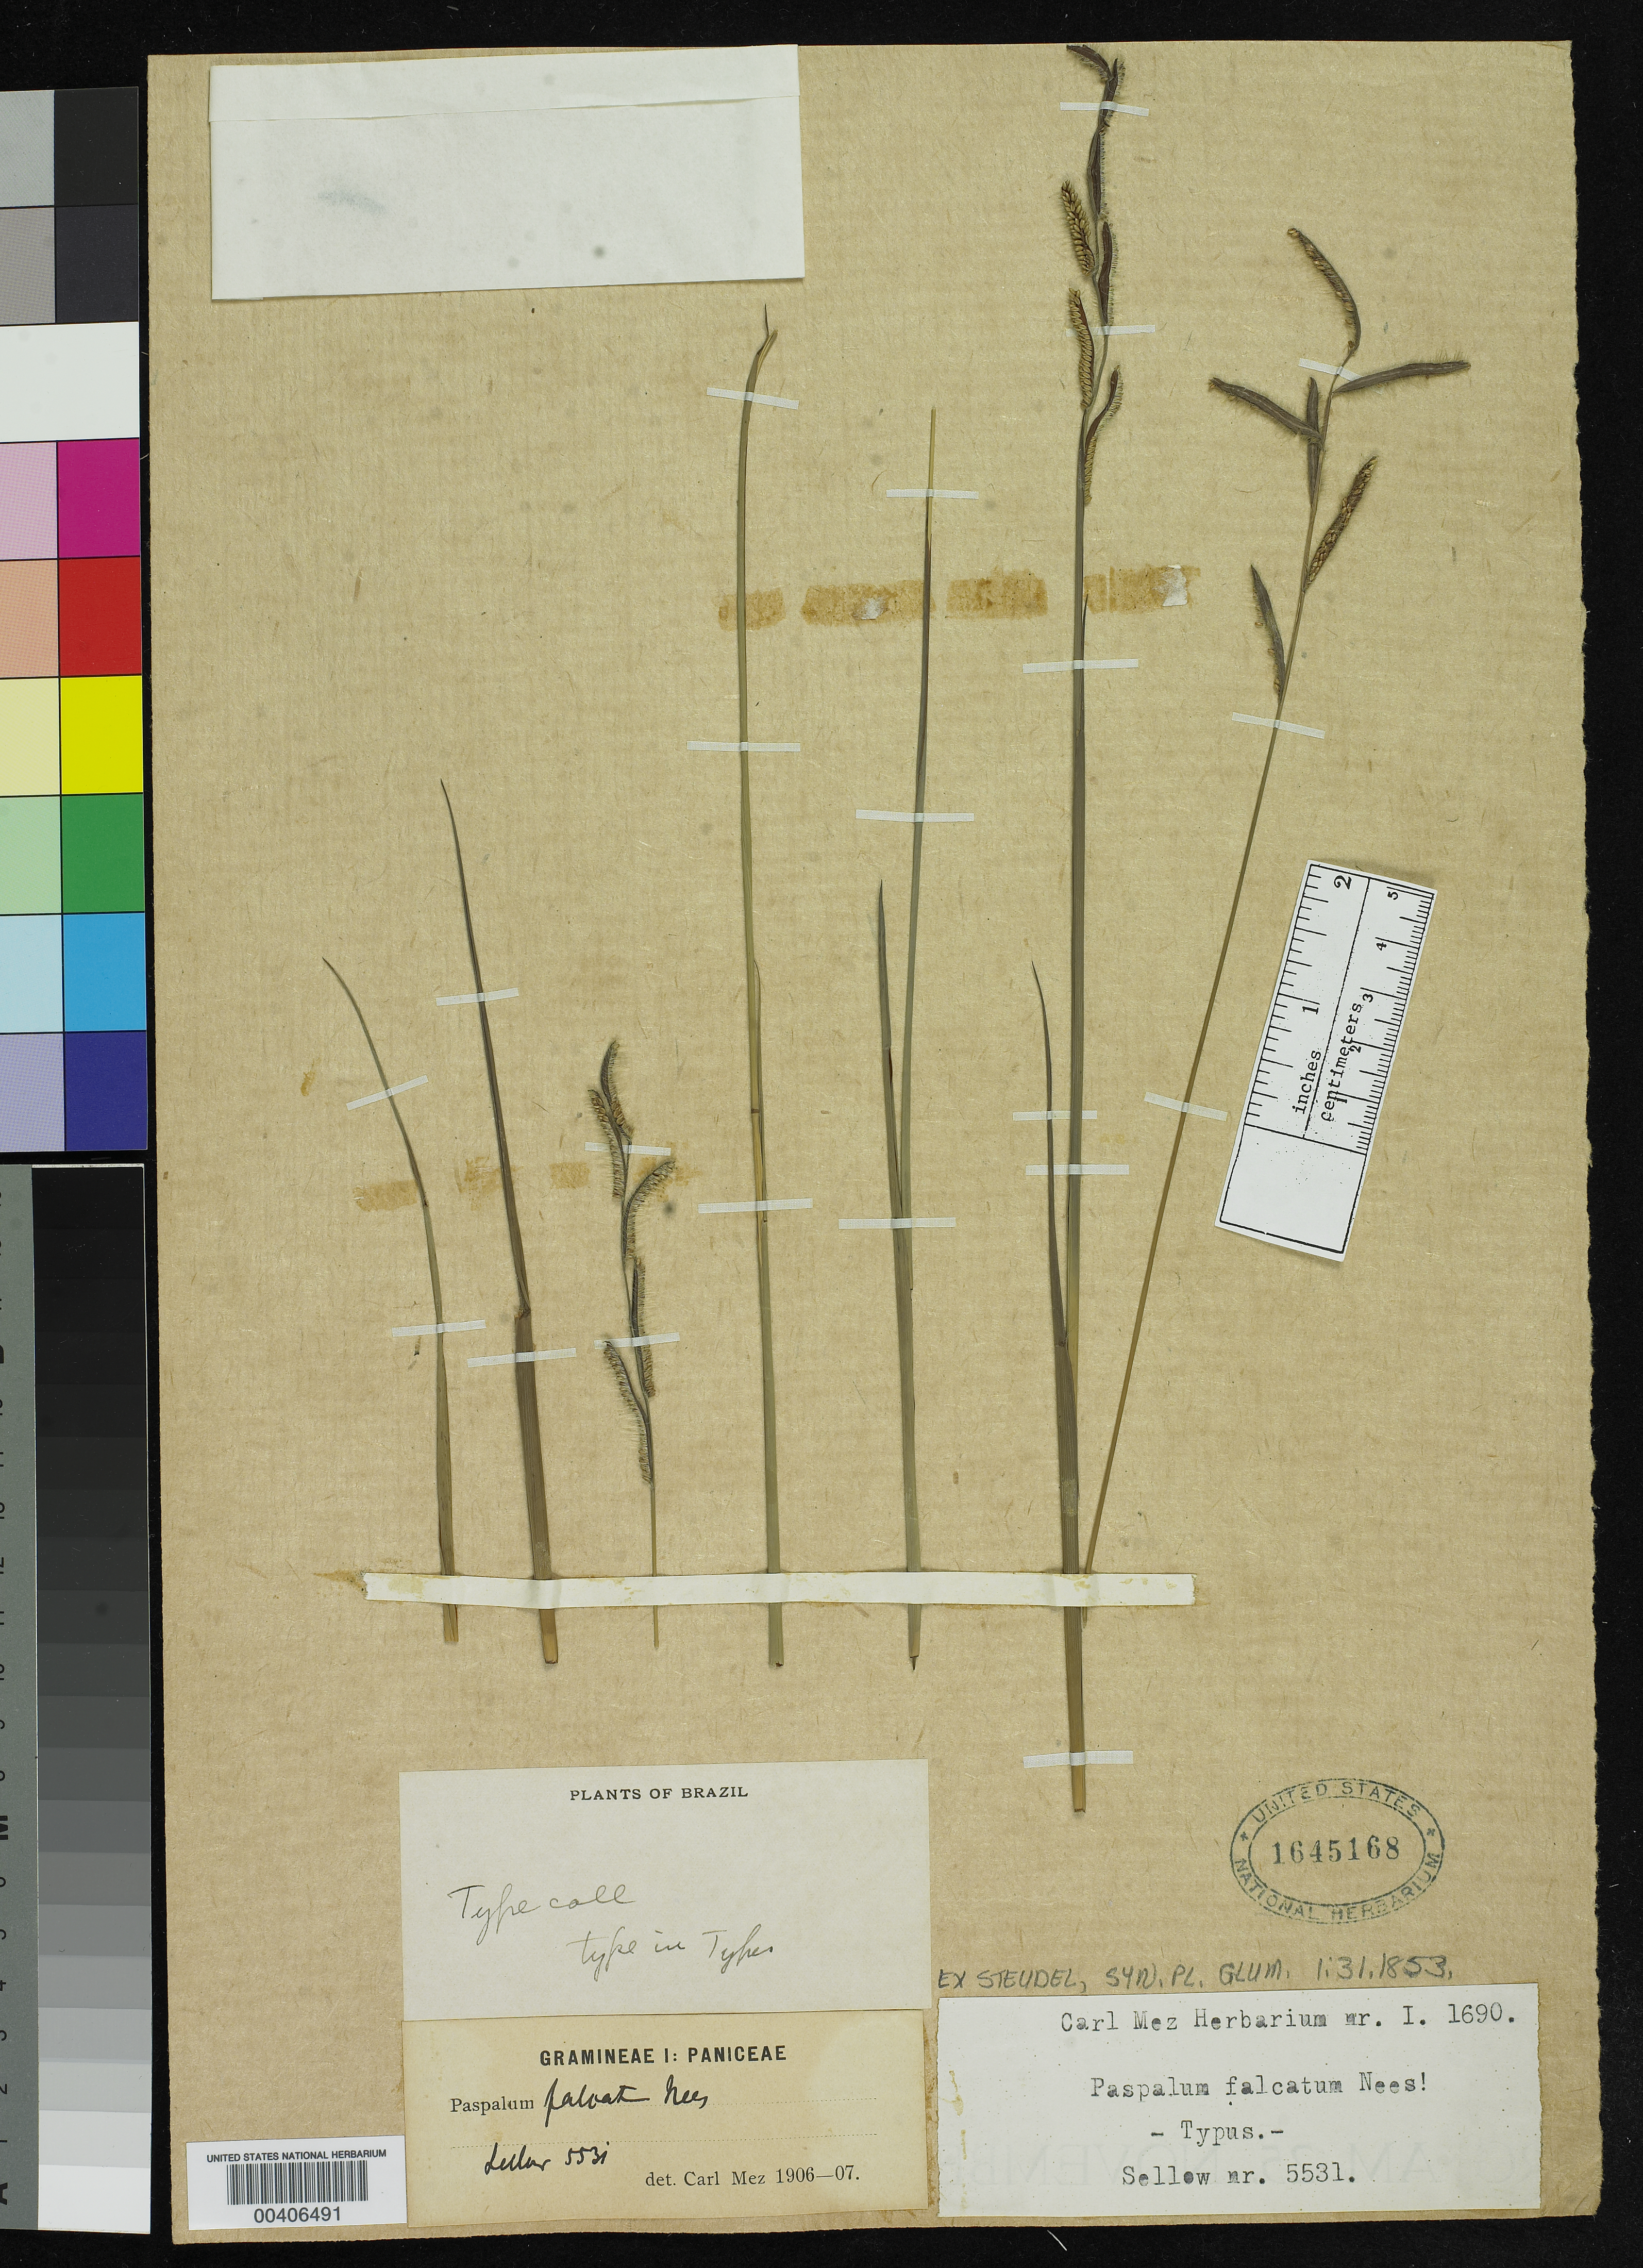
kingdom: Plantae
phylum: Tracheophyta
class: Liliopsida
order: Poales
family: Poaceae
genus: Paspalum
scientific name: Paspalum falcatum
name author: Nees ex Steud.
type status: Isotype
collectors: F. Sellow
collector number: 5531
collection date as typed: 1906 to -- --- 1907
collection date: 1906/1907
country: Brazil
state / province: Minas Gerais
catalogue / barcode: US 1645168